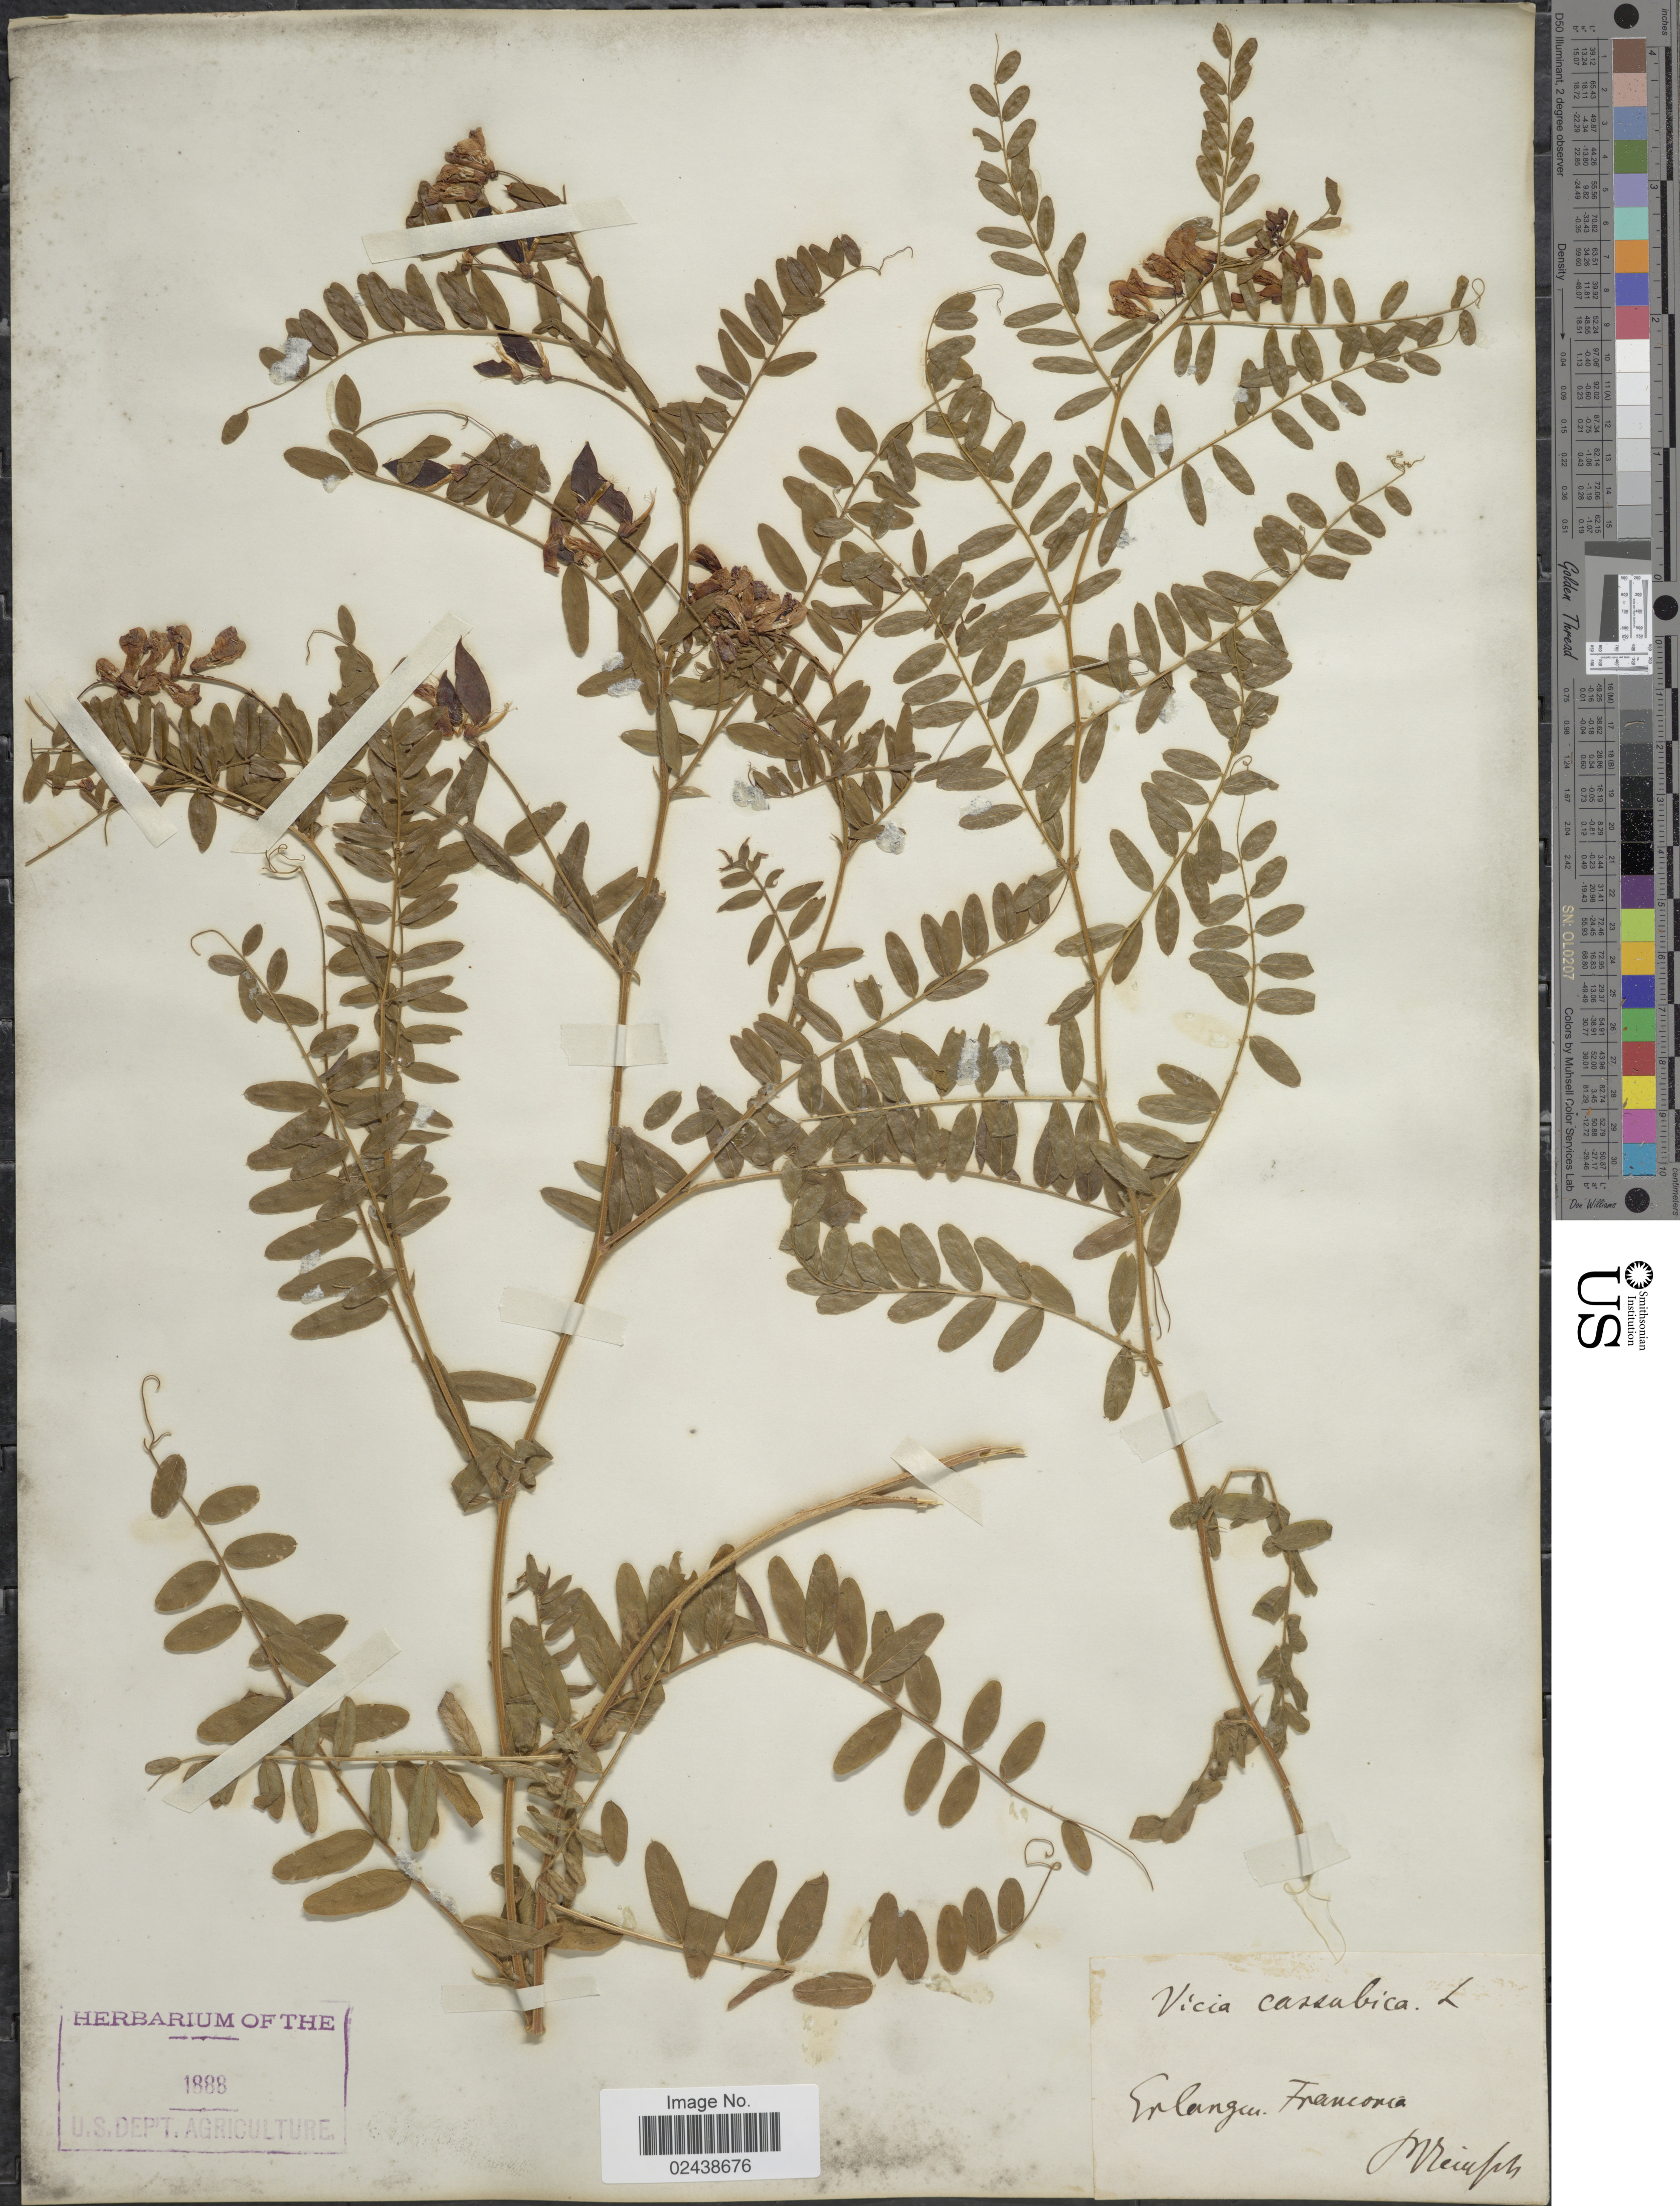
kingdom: Plantae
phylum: Tracheophyta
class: Magnoliopsida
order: Fabales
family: Fabaceae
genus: Vicia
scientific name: Vicia cassubica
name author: L.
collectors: P.F. Reinsch (herbarium)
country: Germany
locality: Erlangen. Franconia